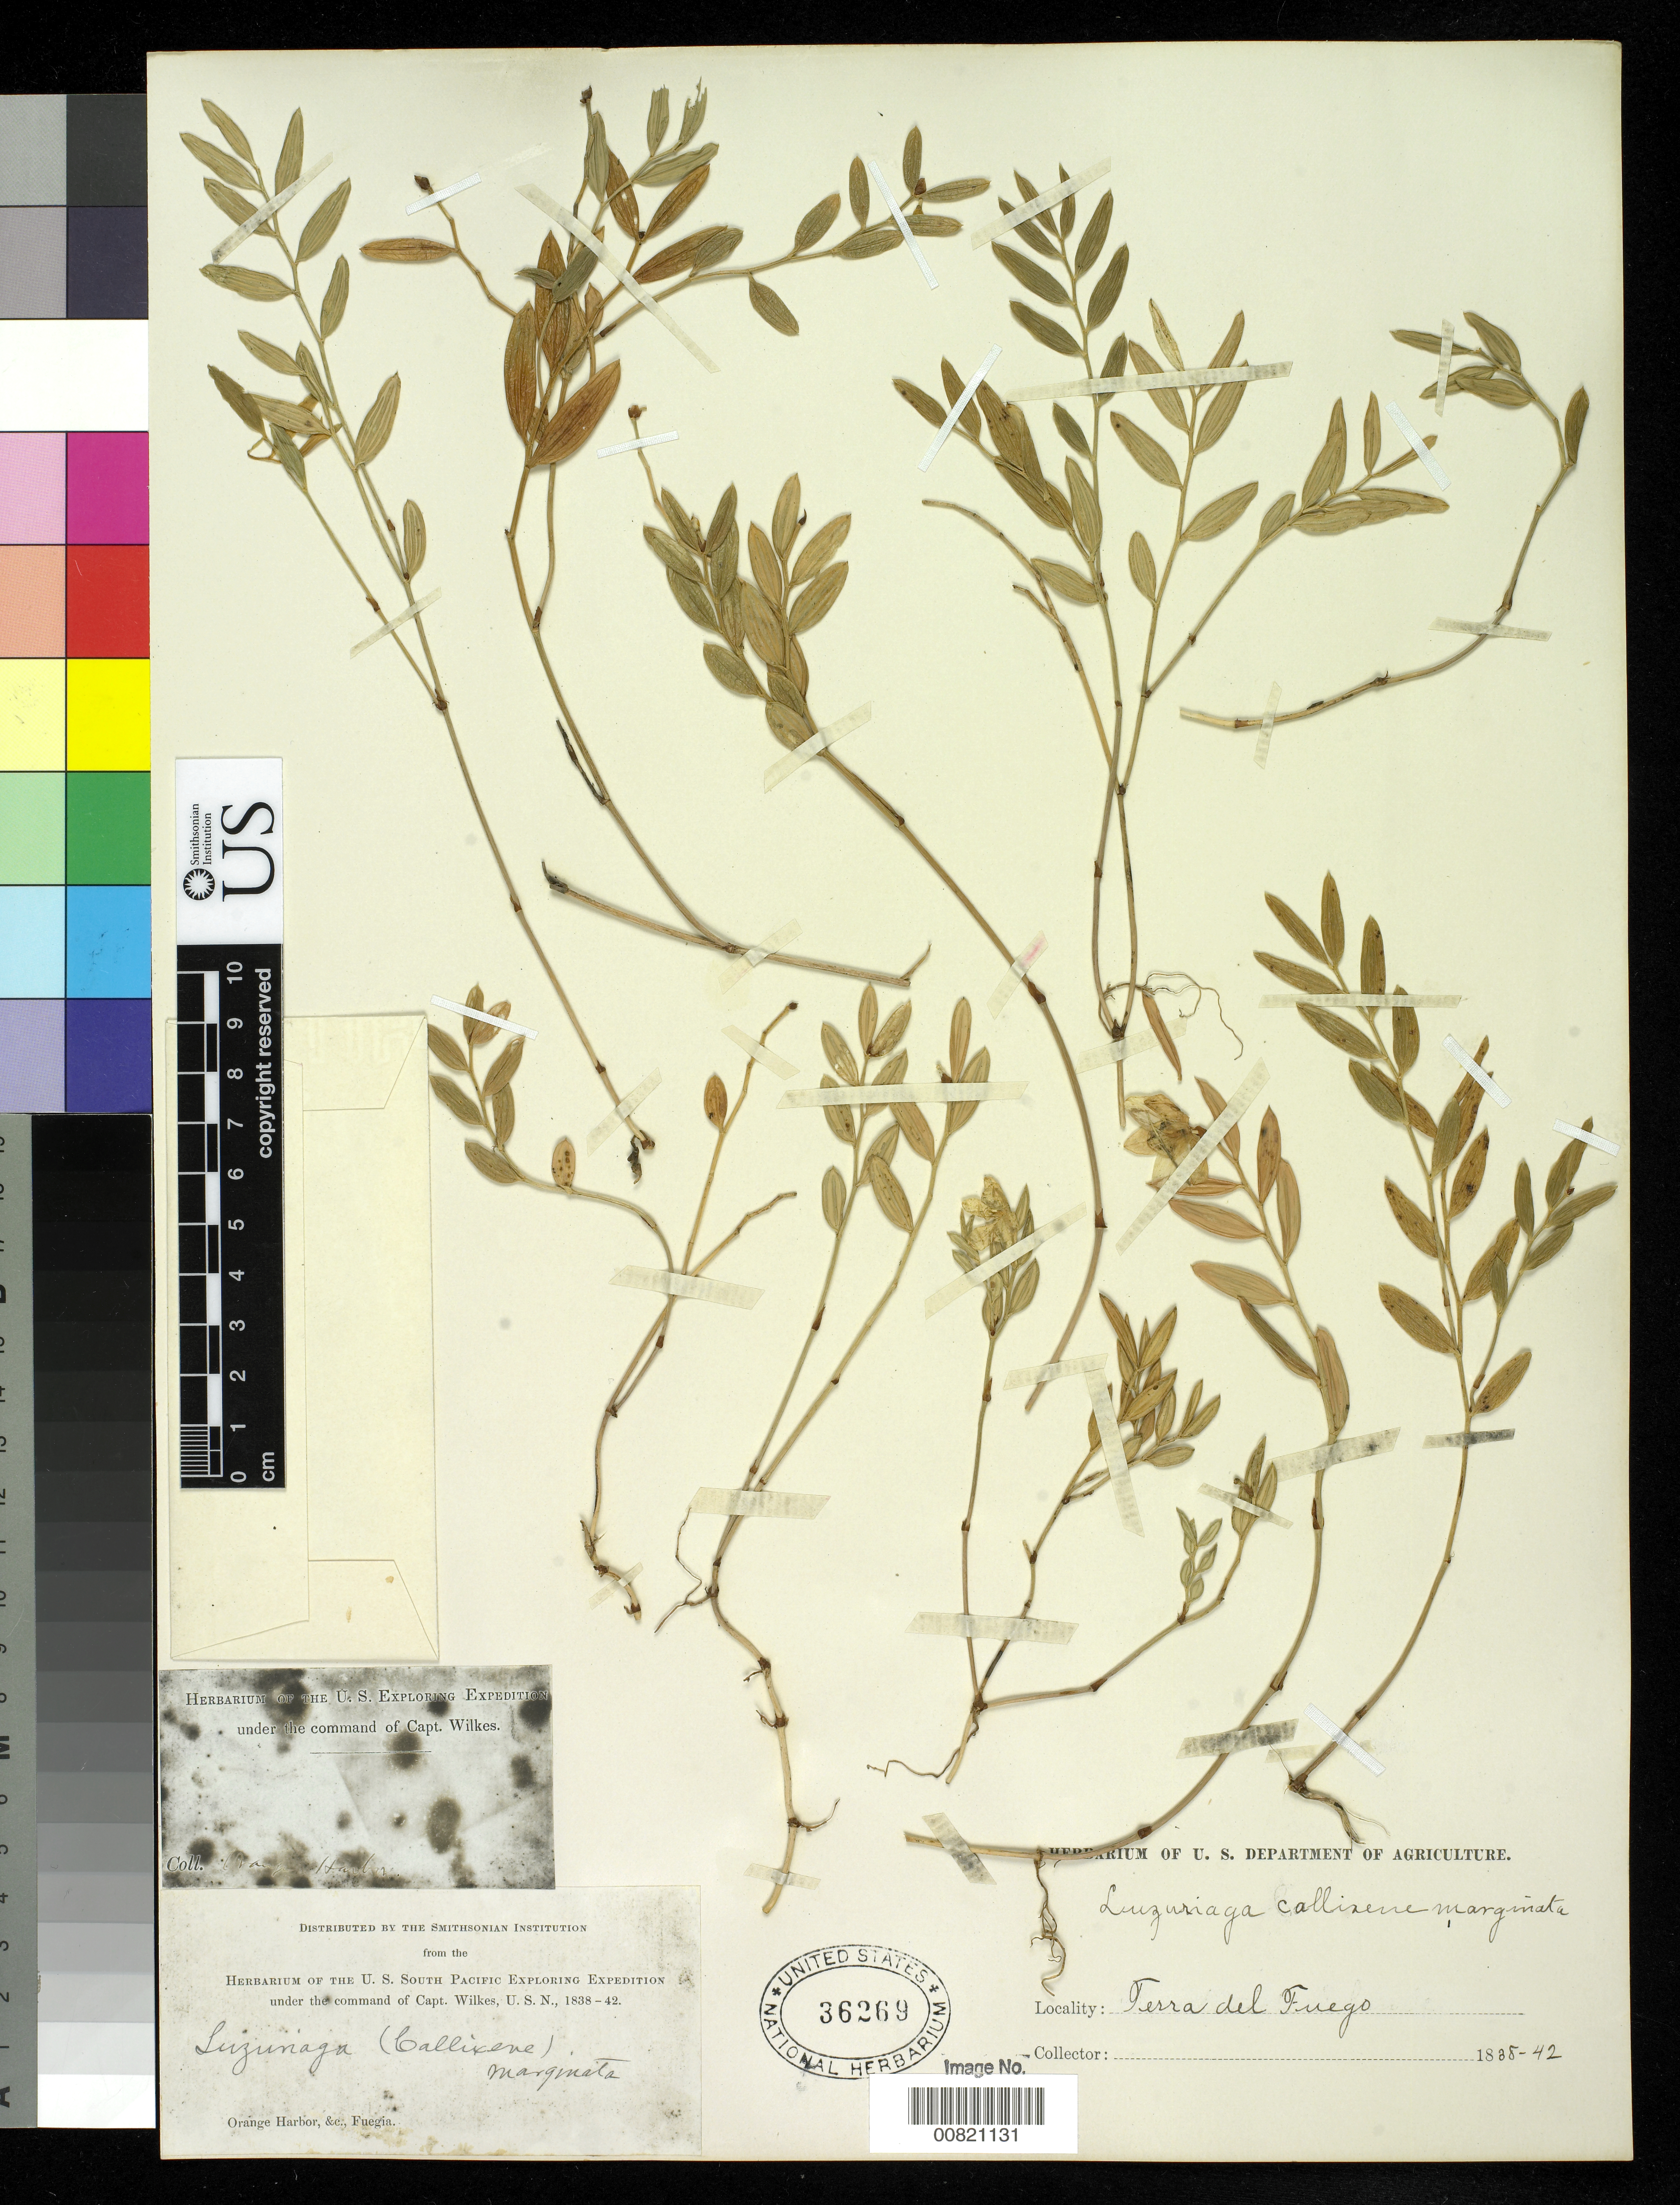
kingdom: Plantae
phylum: Tracheophyta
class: Liliopsida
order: Liliales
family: Alstroemeriaceae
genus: Luzuriaga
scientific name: Luzuriaga marginata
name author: (Gaertn.) Benth. & Hook. f.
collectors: Wilkes Explor. Exped.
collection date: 1838/1842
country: Argentina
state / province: Tierra del Fuego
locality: Orange Harbor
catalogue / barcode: US 36269